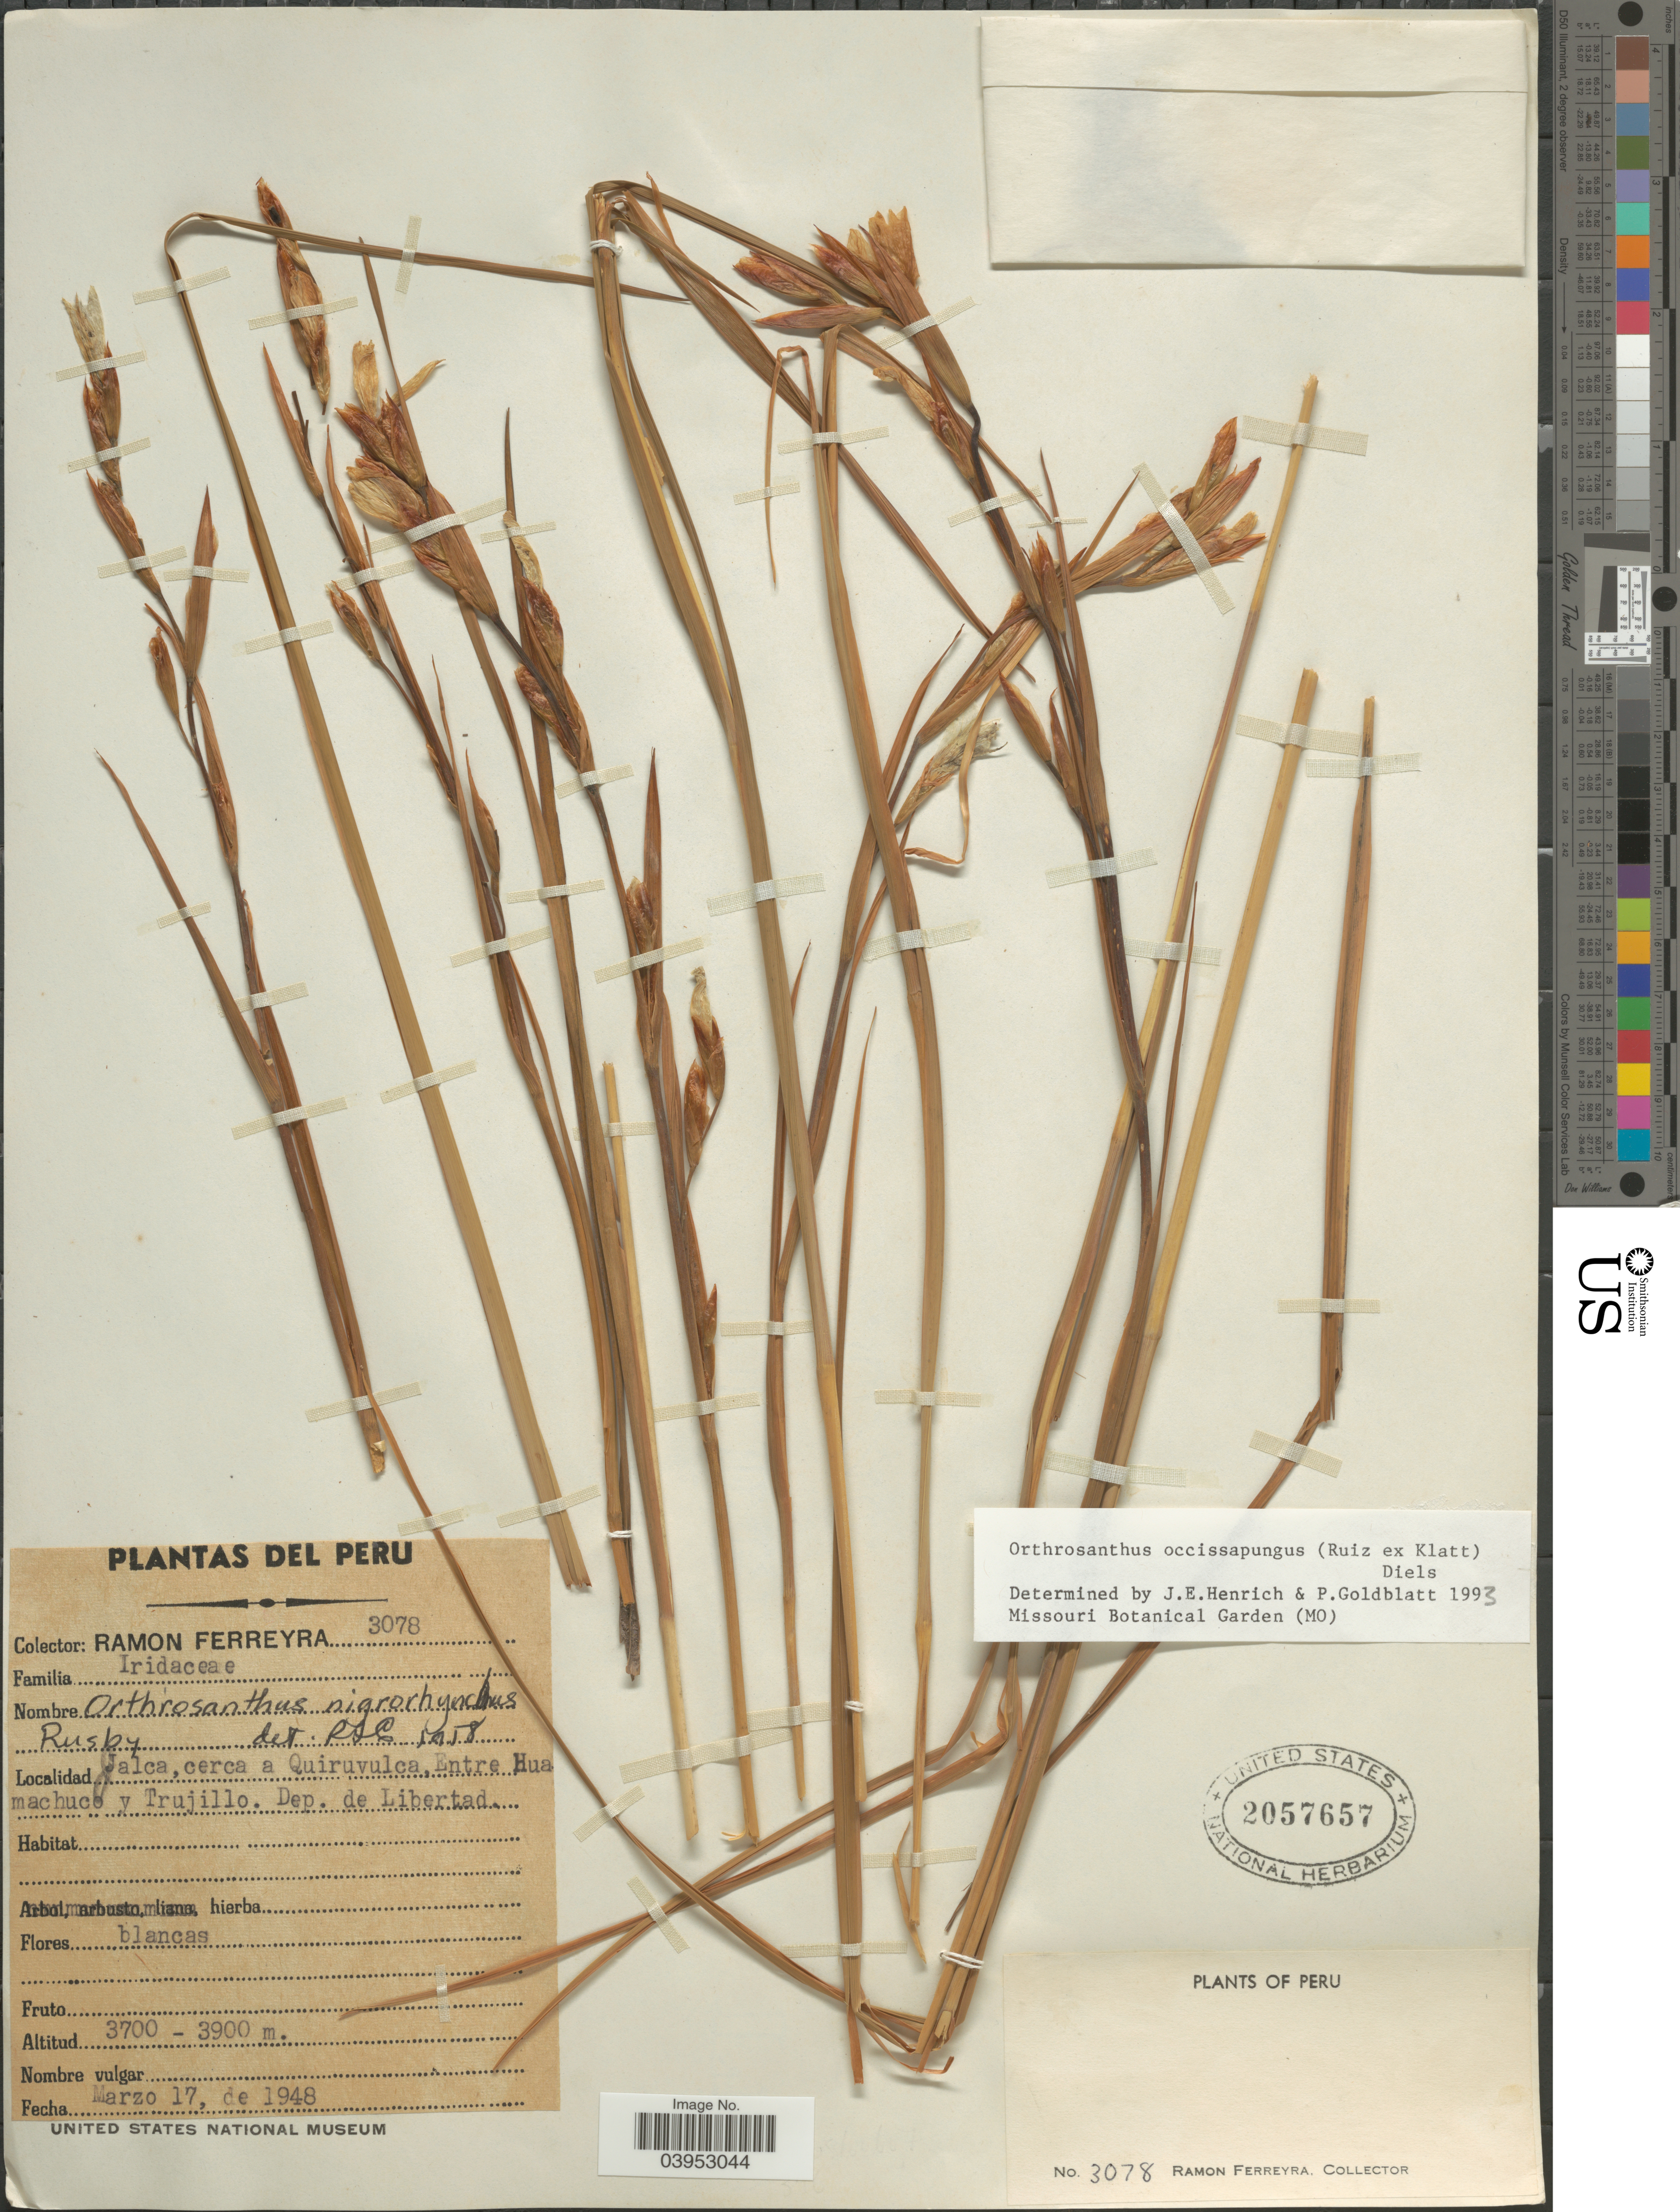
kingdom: Plantae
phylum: Tracheophyta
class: Liliopsida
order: Asparagales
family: Iridaceae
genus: Orthrosanthus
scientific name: Orthrosanthus occissapungus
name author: (Ruiz ex Klatt) Diels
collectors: R. A. Ferreyra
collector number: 3078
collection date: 1948-03-17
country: Peru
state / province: La Libertad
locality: Jalca, cerca a Quiruvulca, Entre Huamachuco y Trujillo. Dep. de Libertad.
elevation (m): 3700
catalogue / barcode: US 2057657